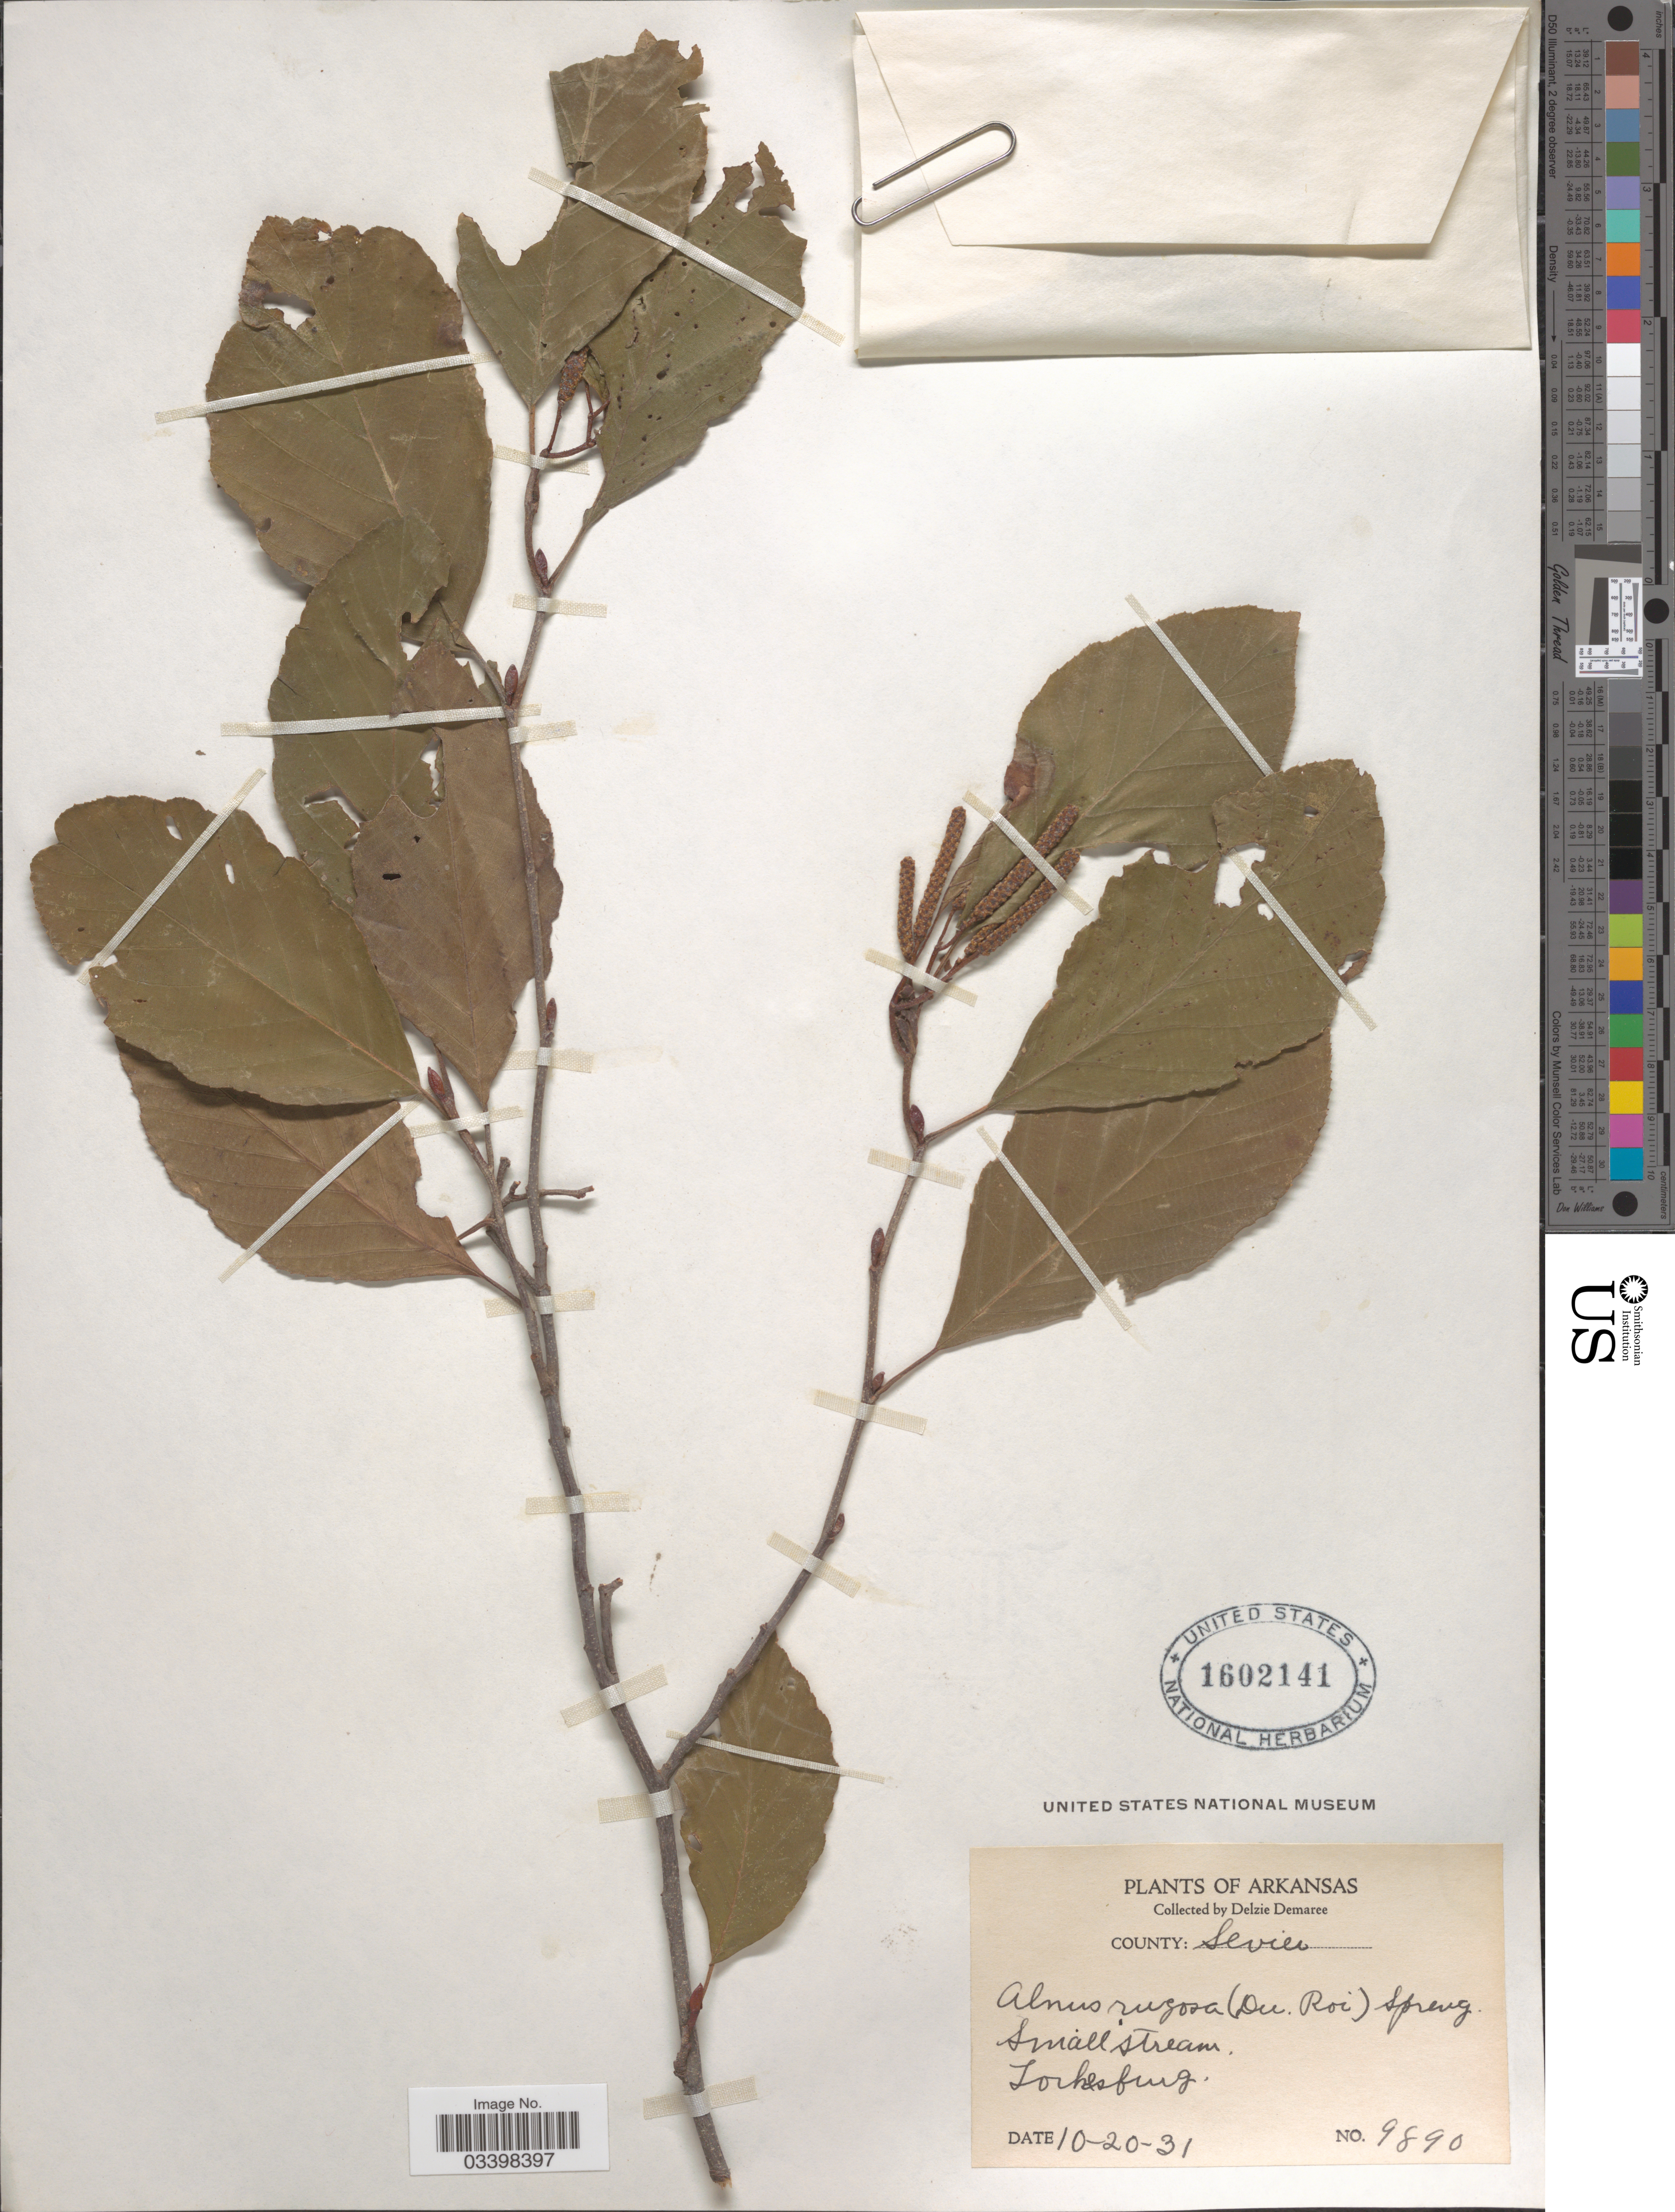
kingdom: Plantae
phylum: Tracheophyta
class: Magnoliopsida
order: Fagales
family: Betulaceae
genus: Alnus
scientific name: Alnus serrulata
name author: (Aiton) Willd.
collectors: D. Demaree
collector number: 9890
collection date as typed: Transcribed d/m/y: 20/10/31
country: United States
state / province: Arkansas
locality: County: Sevier. Lockesburg.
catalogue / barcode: US 1602141